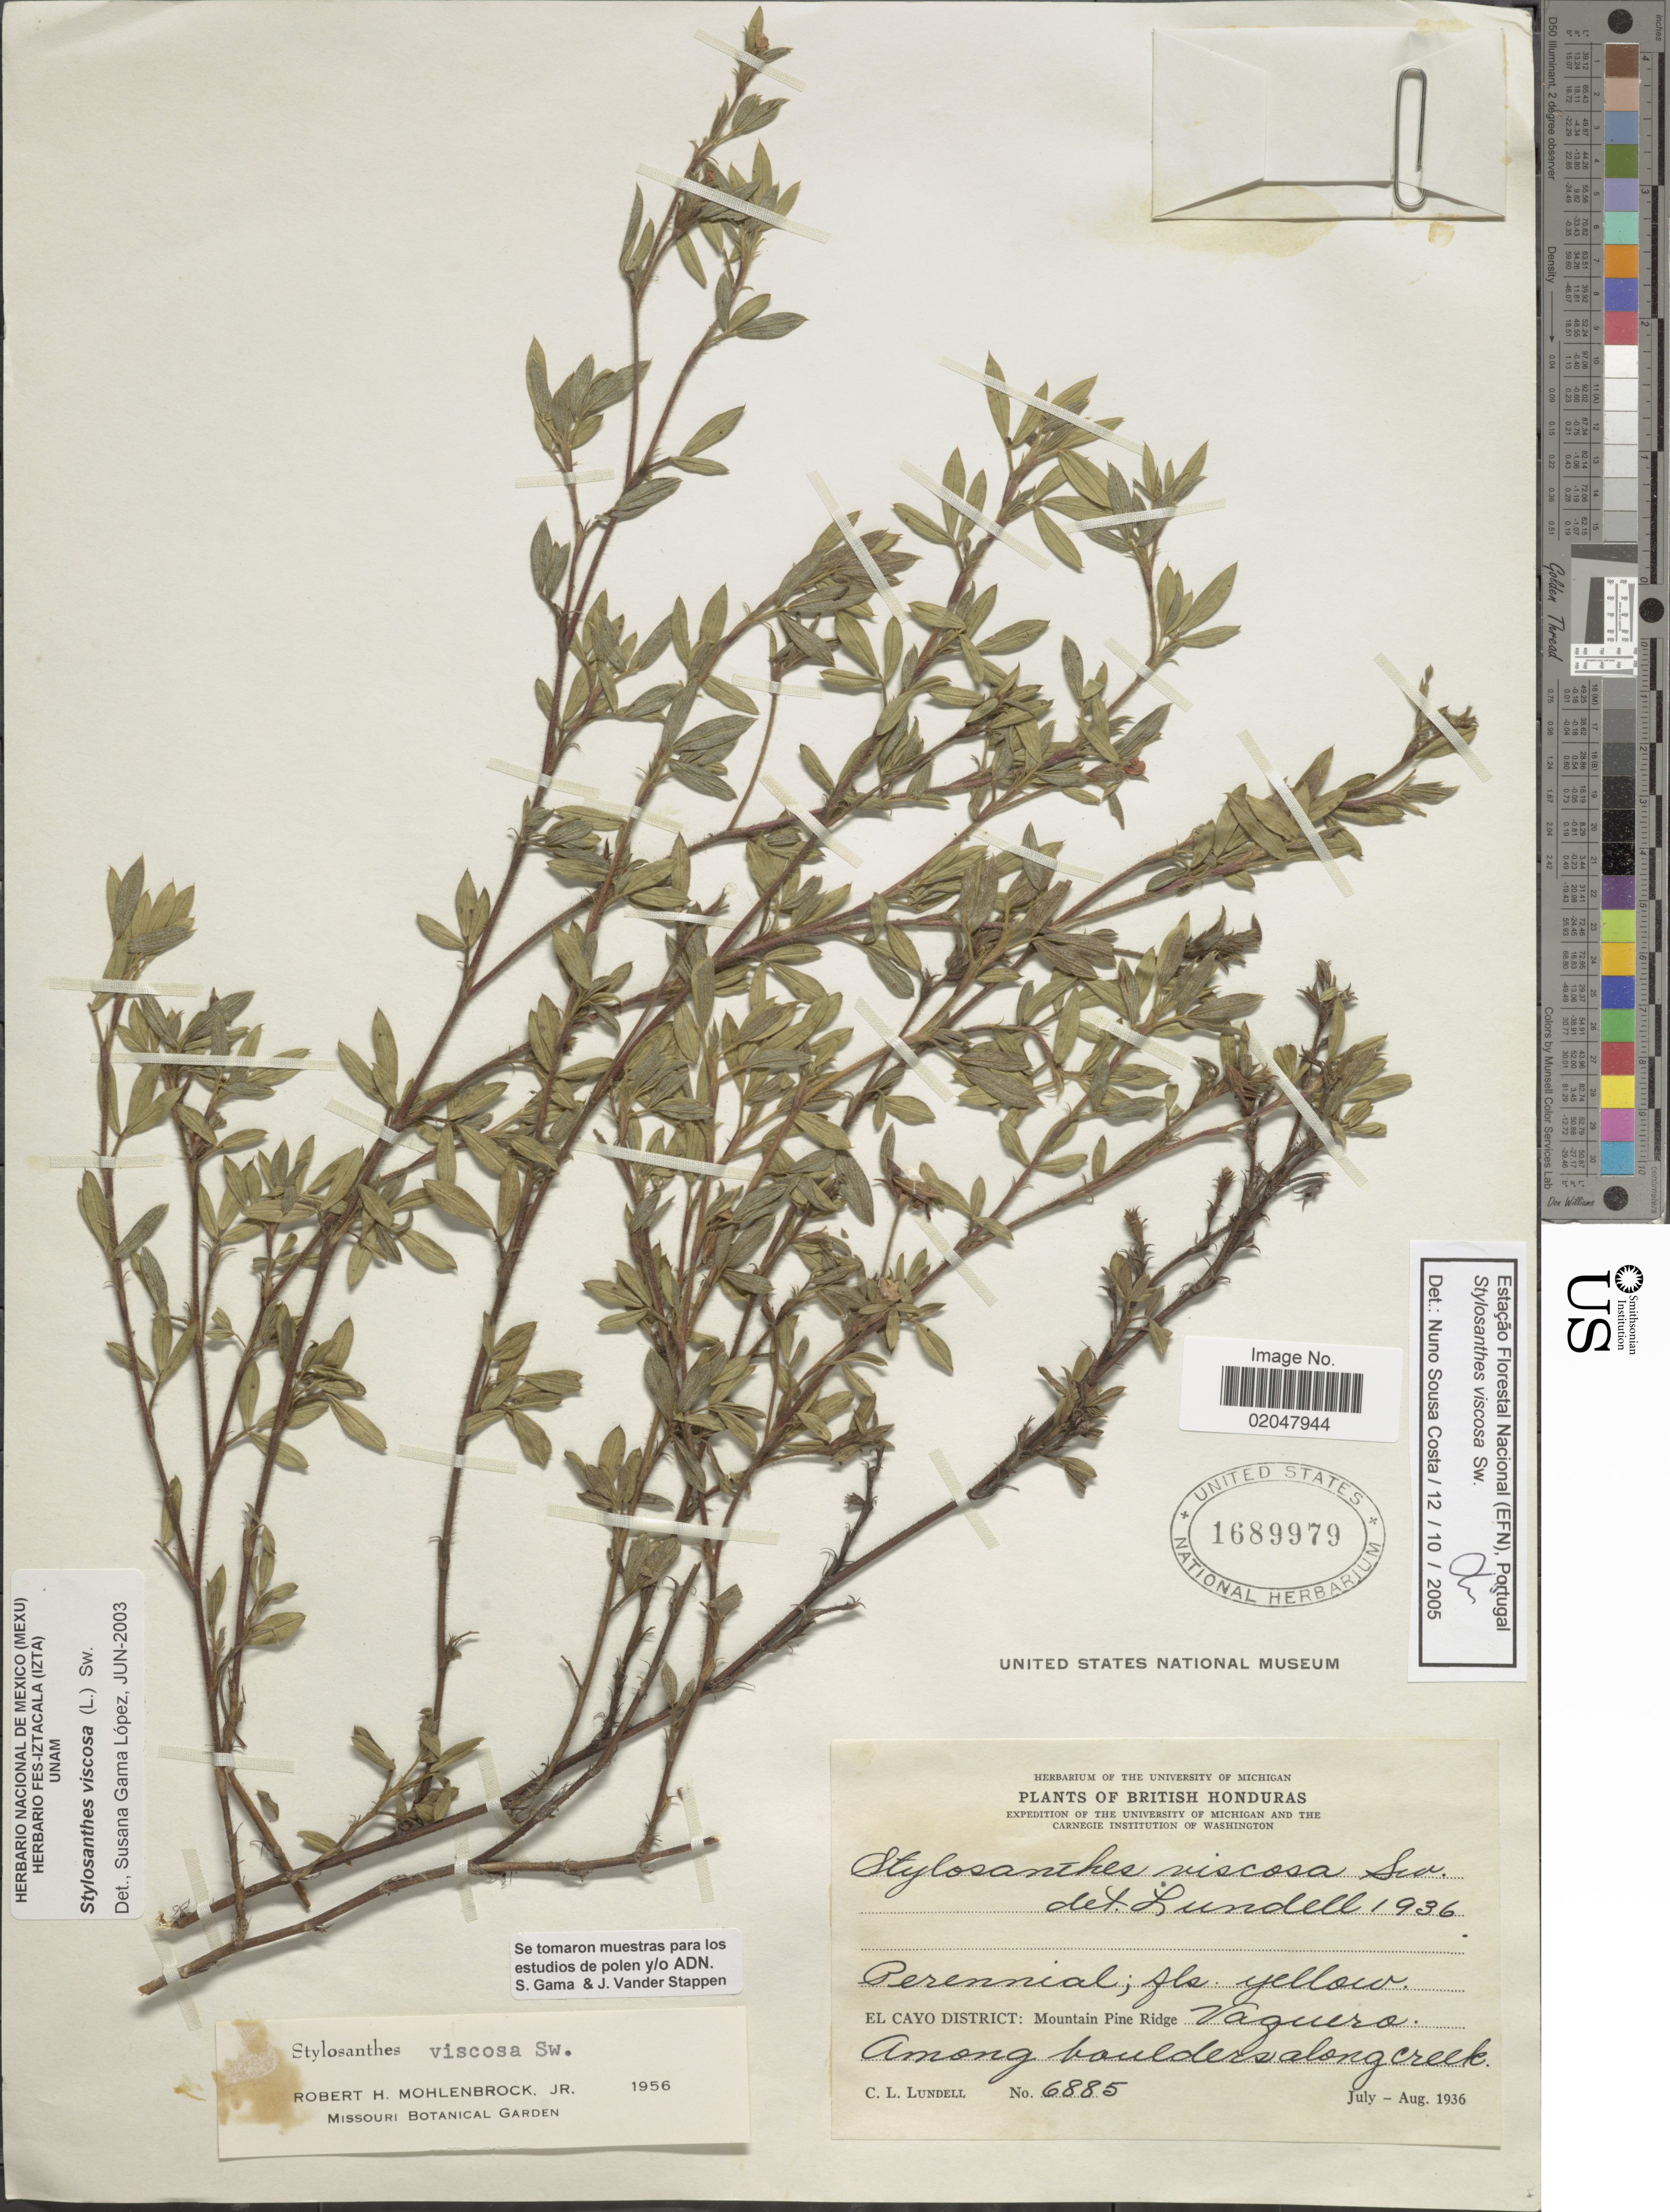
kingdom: Plantae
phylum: Tracheophyta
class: Magnoliopsida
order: Fabales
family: Fabaceae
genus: Stylosanthes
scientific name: Stylosanthes viscosa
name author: Sw.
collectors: C. L. Lundell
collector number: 6885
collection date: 1936-07/1936-08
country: Belize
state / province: Cayo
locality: British Honduras, Mountain Pine Ridge, Vaquero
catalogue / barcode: US 1689979